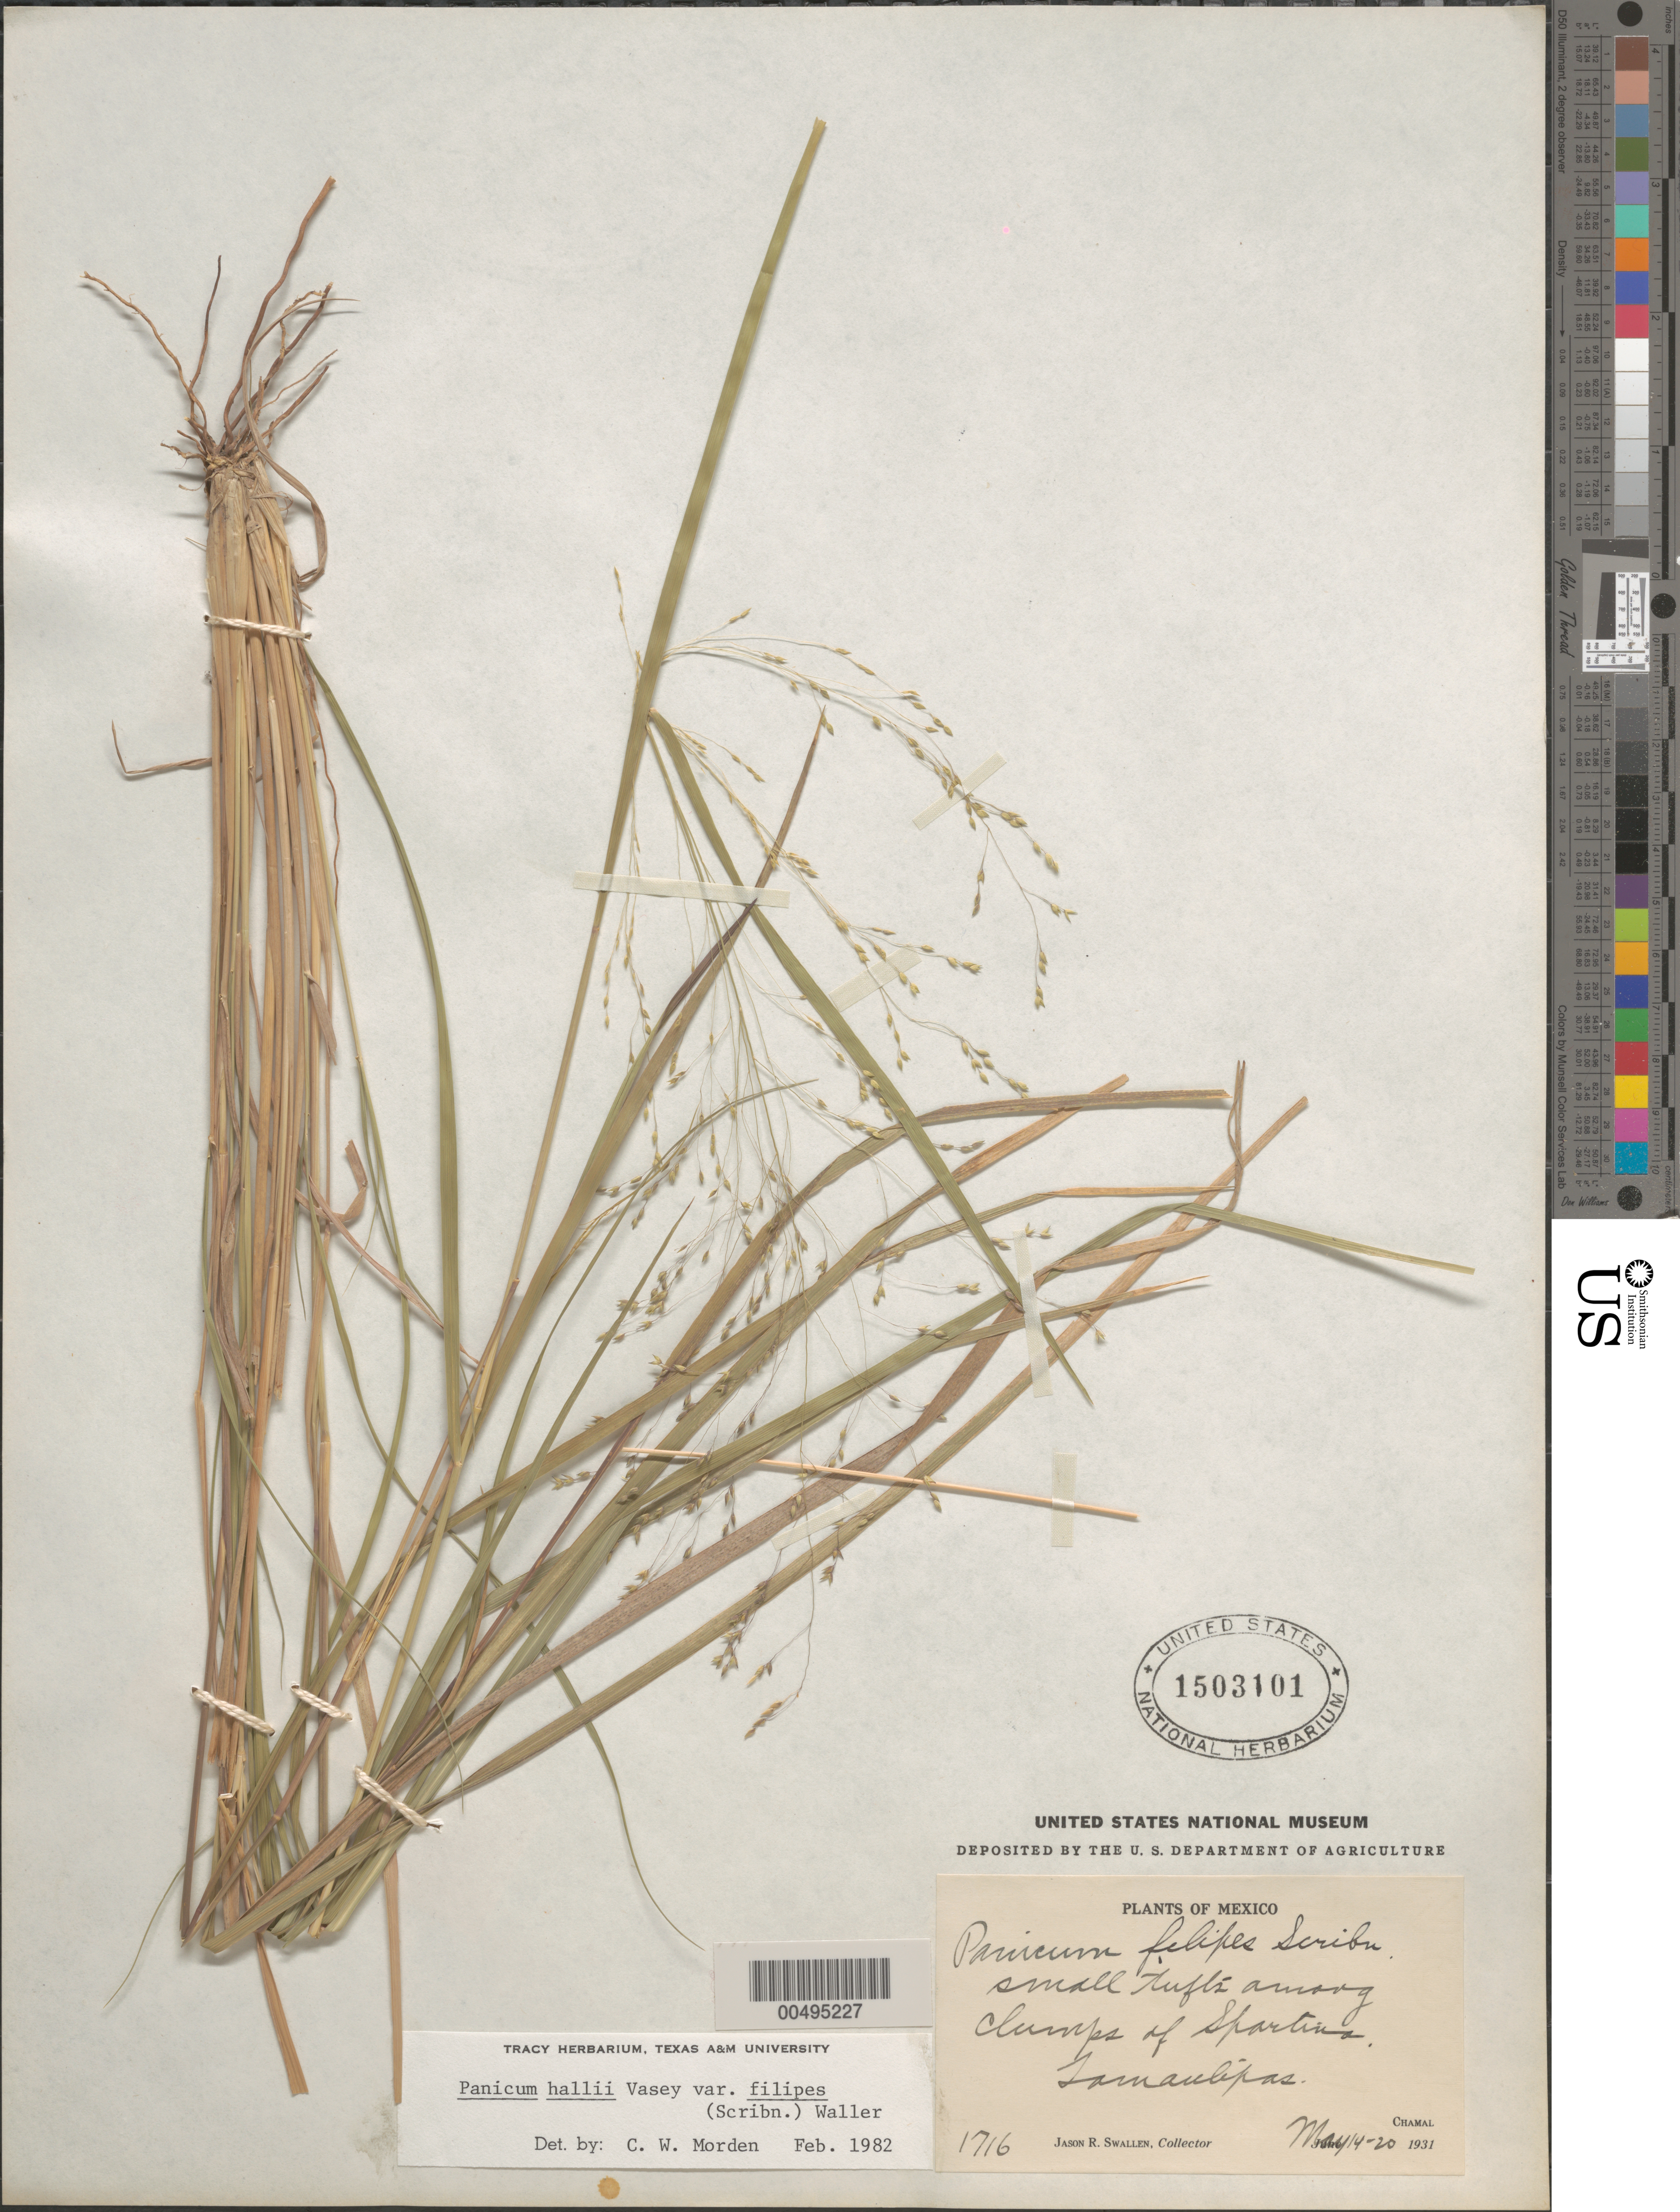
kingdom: Plantae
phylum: Tracheophyta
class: Liliopsida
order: Poales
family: Poaceae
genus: Panicum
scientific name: Panicum hallii var. felipes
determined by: Morden, C. W.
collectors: J. R. Swallen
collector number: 1716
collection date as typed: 14 May 1931 to 20 May 1931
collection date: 1931-05-14/1931-05-20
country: Mexico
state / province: Tamaulipas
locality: Chamal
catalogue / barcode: US 1503101